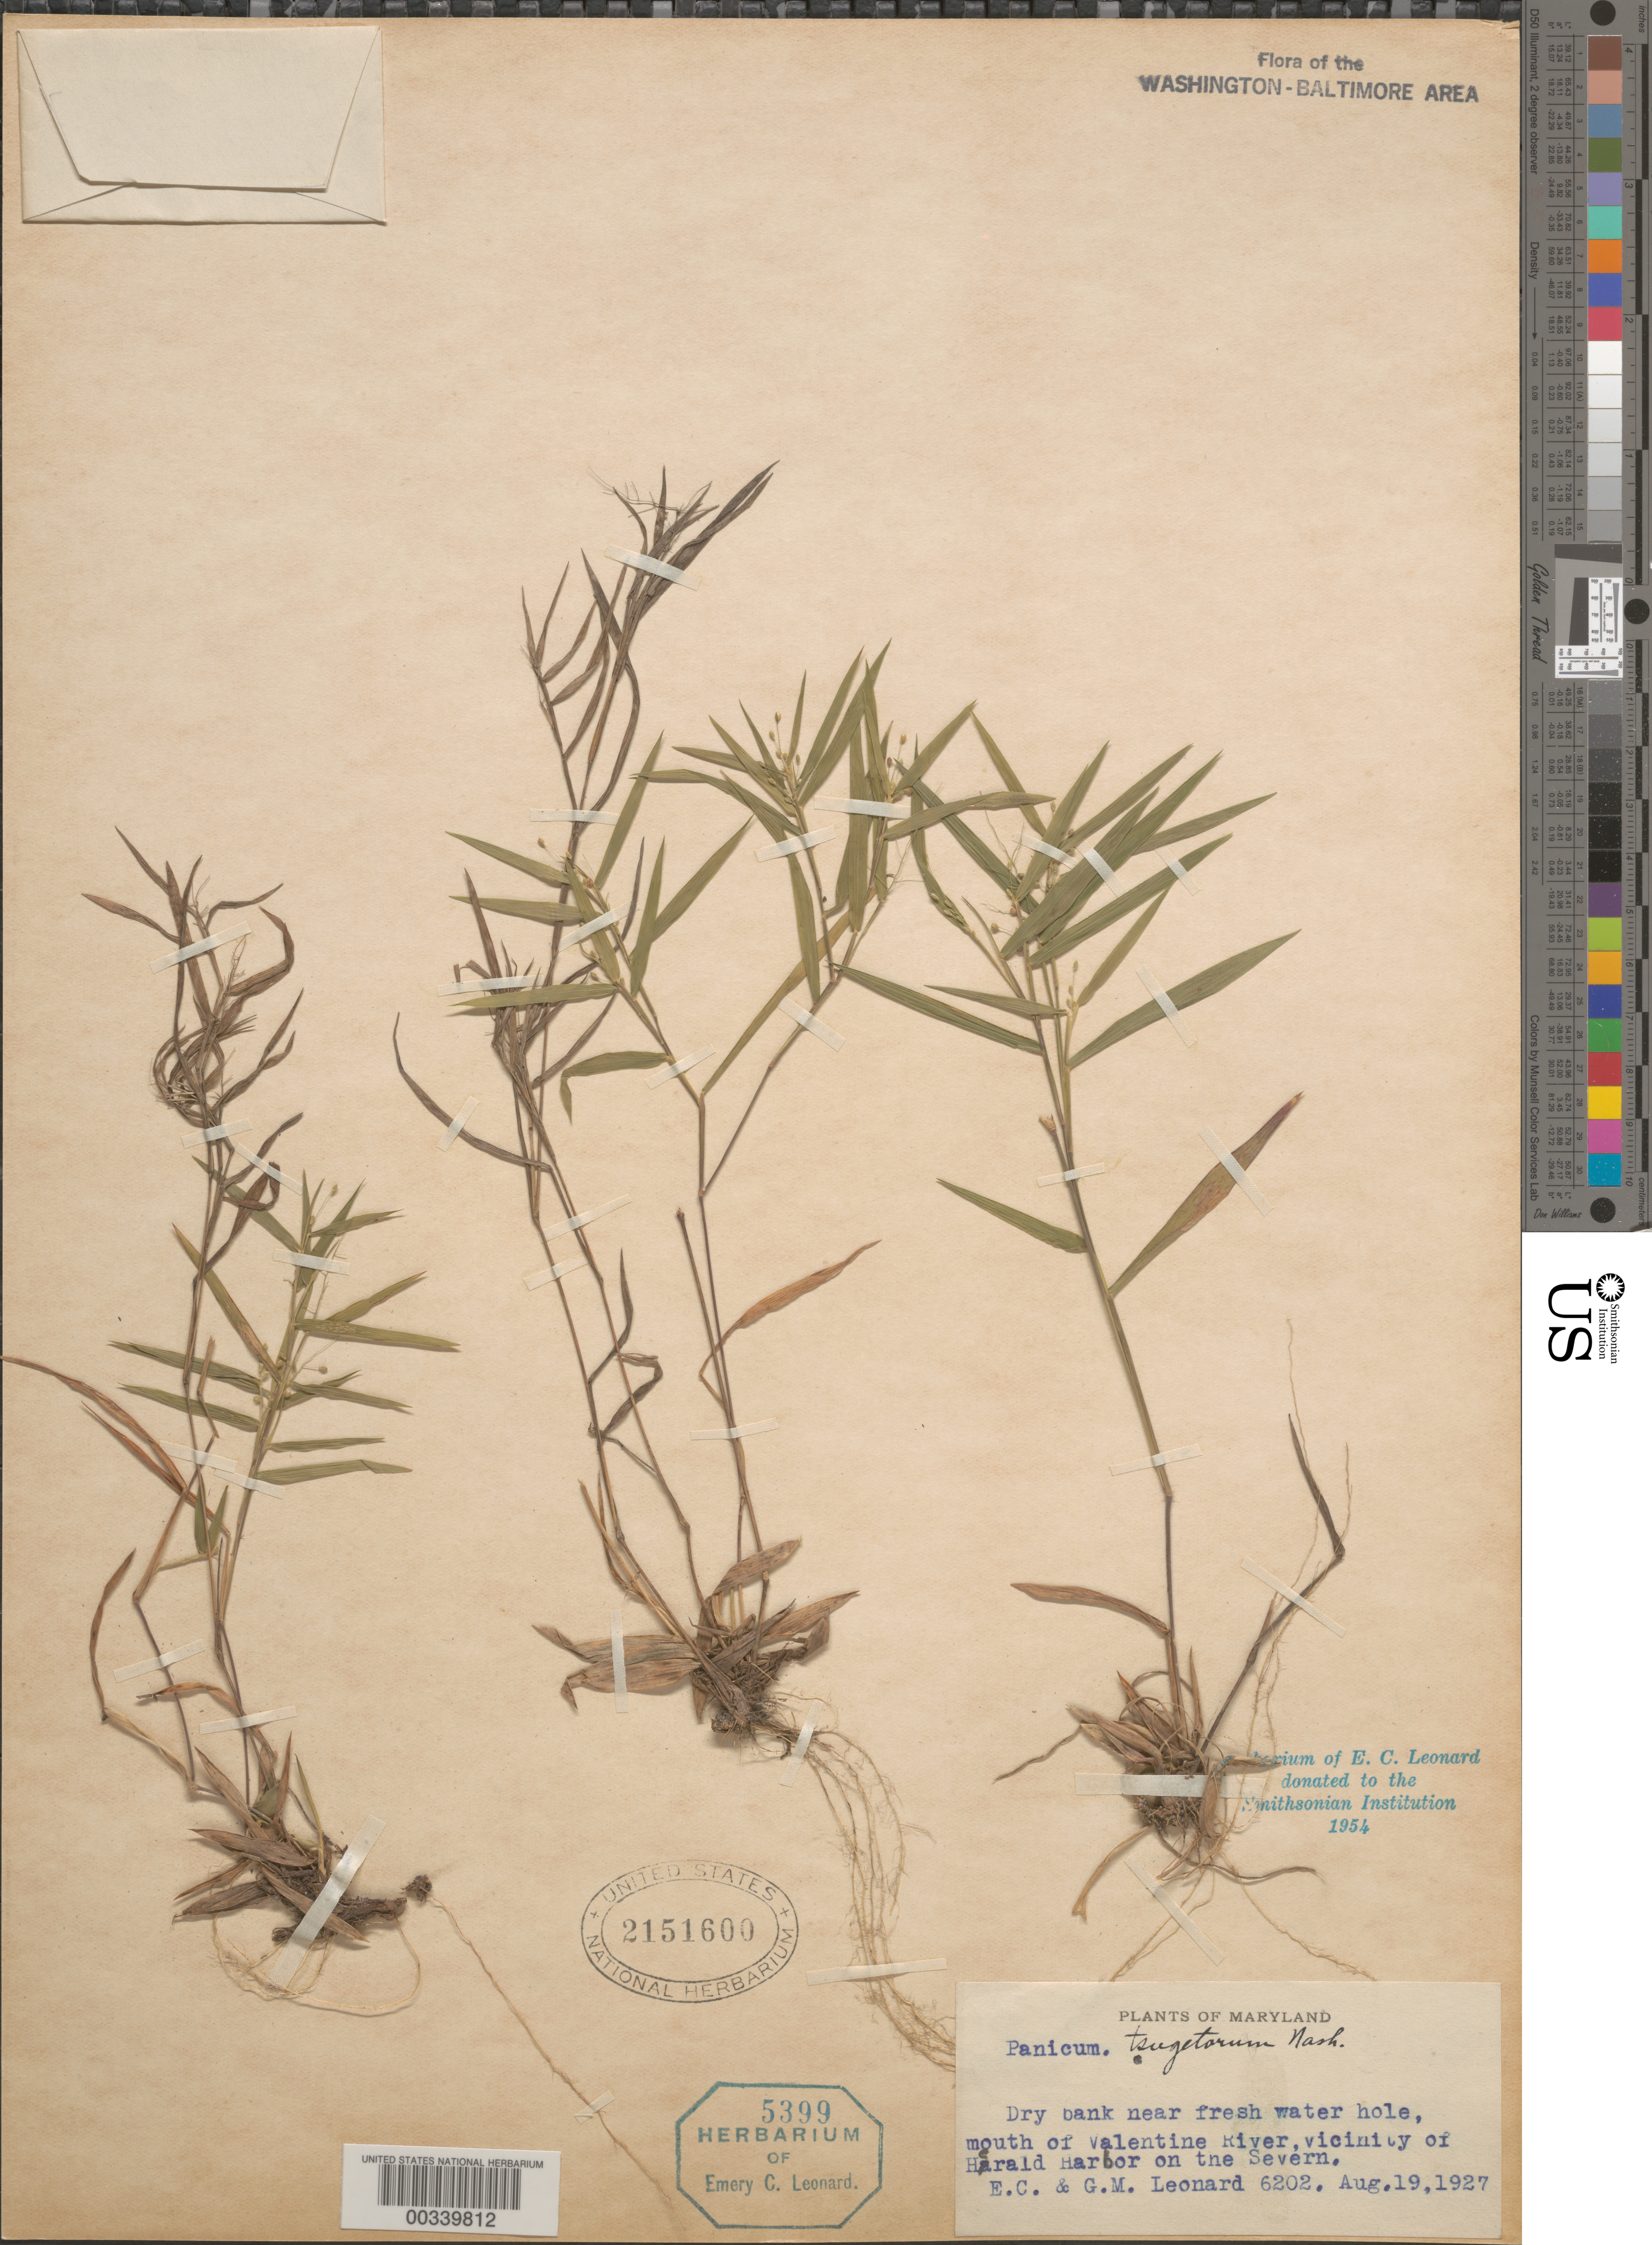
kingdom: Plantae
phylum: Tracheophyta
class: Liliopsida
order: Poales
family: Poaceae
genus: Dichanthelium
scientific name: Dichanthelium sabulorum var. patulum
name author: Nash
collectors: E. C. Leonard & G. M. Leonard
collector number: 6202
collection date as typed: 19 Aug 1927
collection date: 1927-08-19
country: United States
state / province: Maryland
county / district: Howard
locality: Herald Harbor on the Severn, mouth of the Valentine River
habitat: Dry bank near fresh water hole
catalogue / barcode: US 2151600